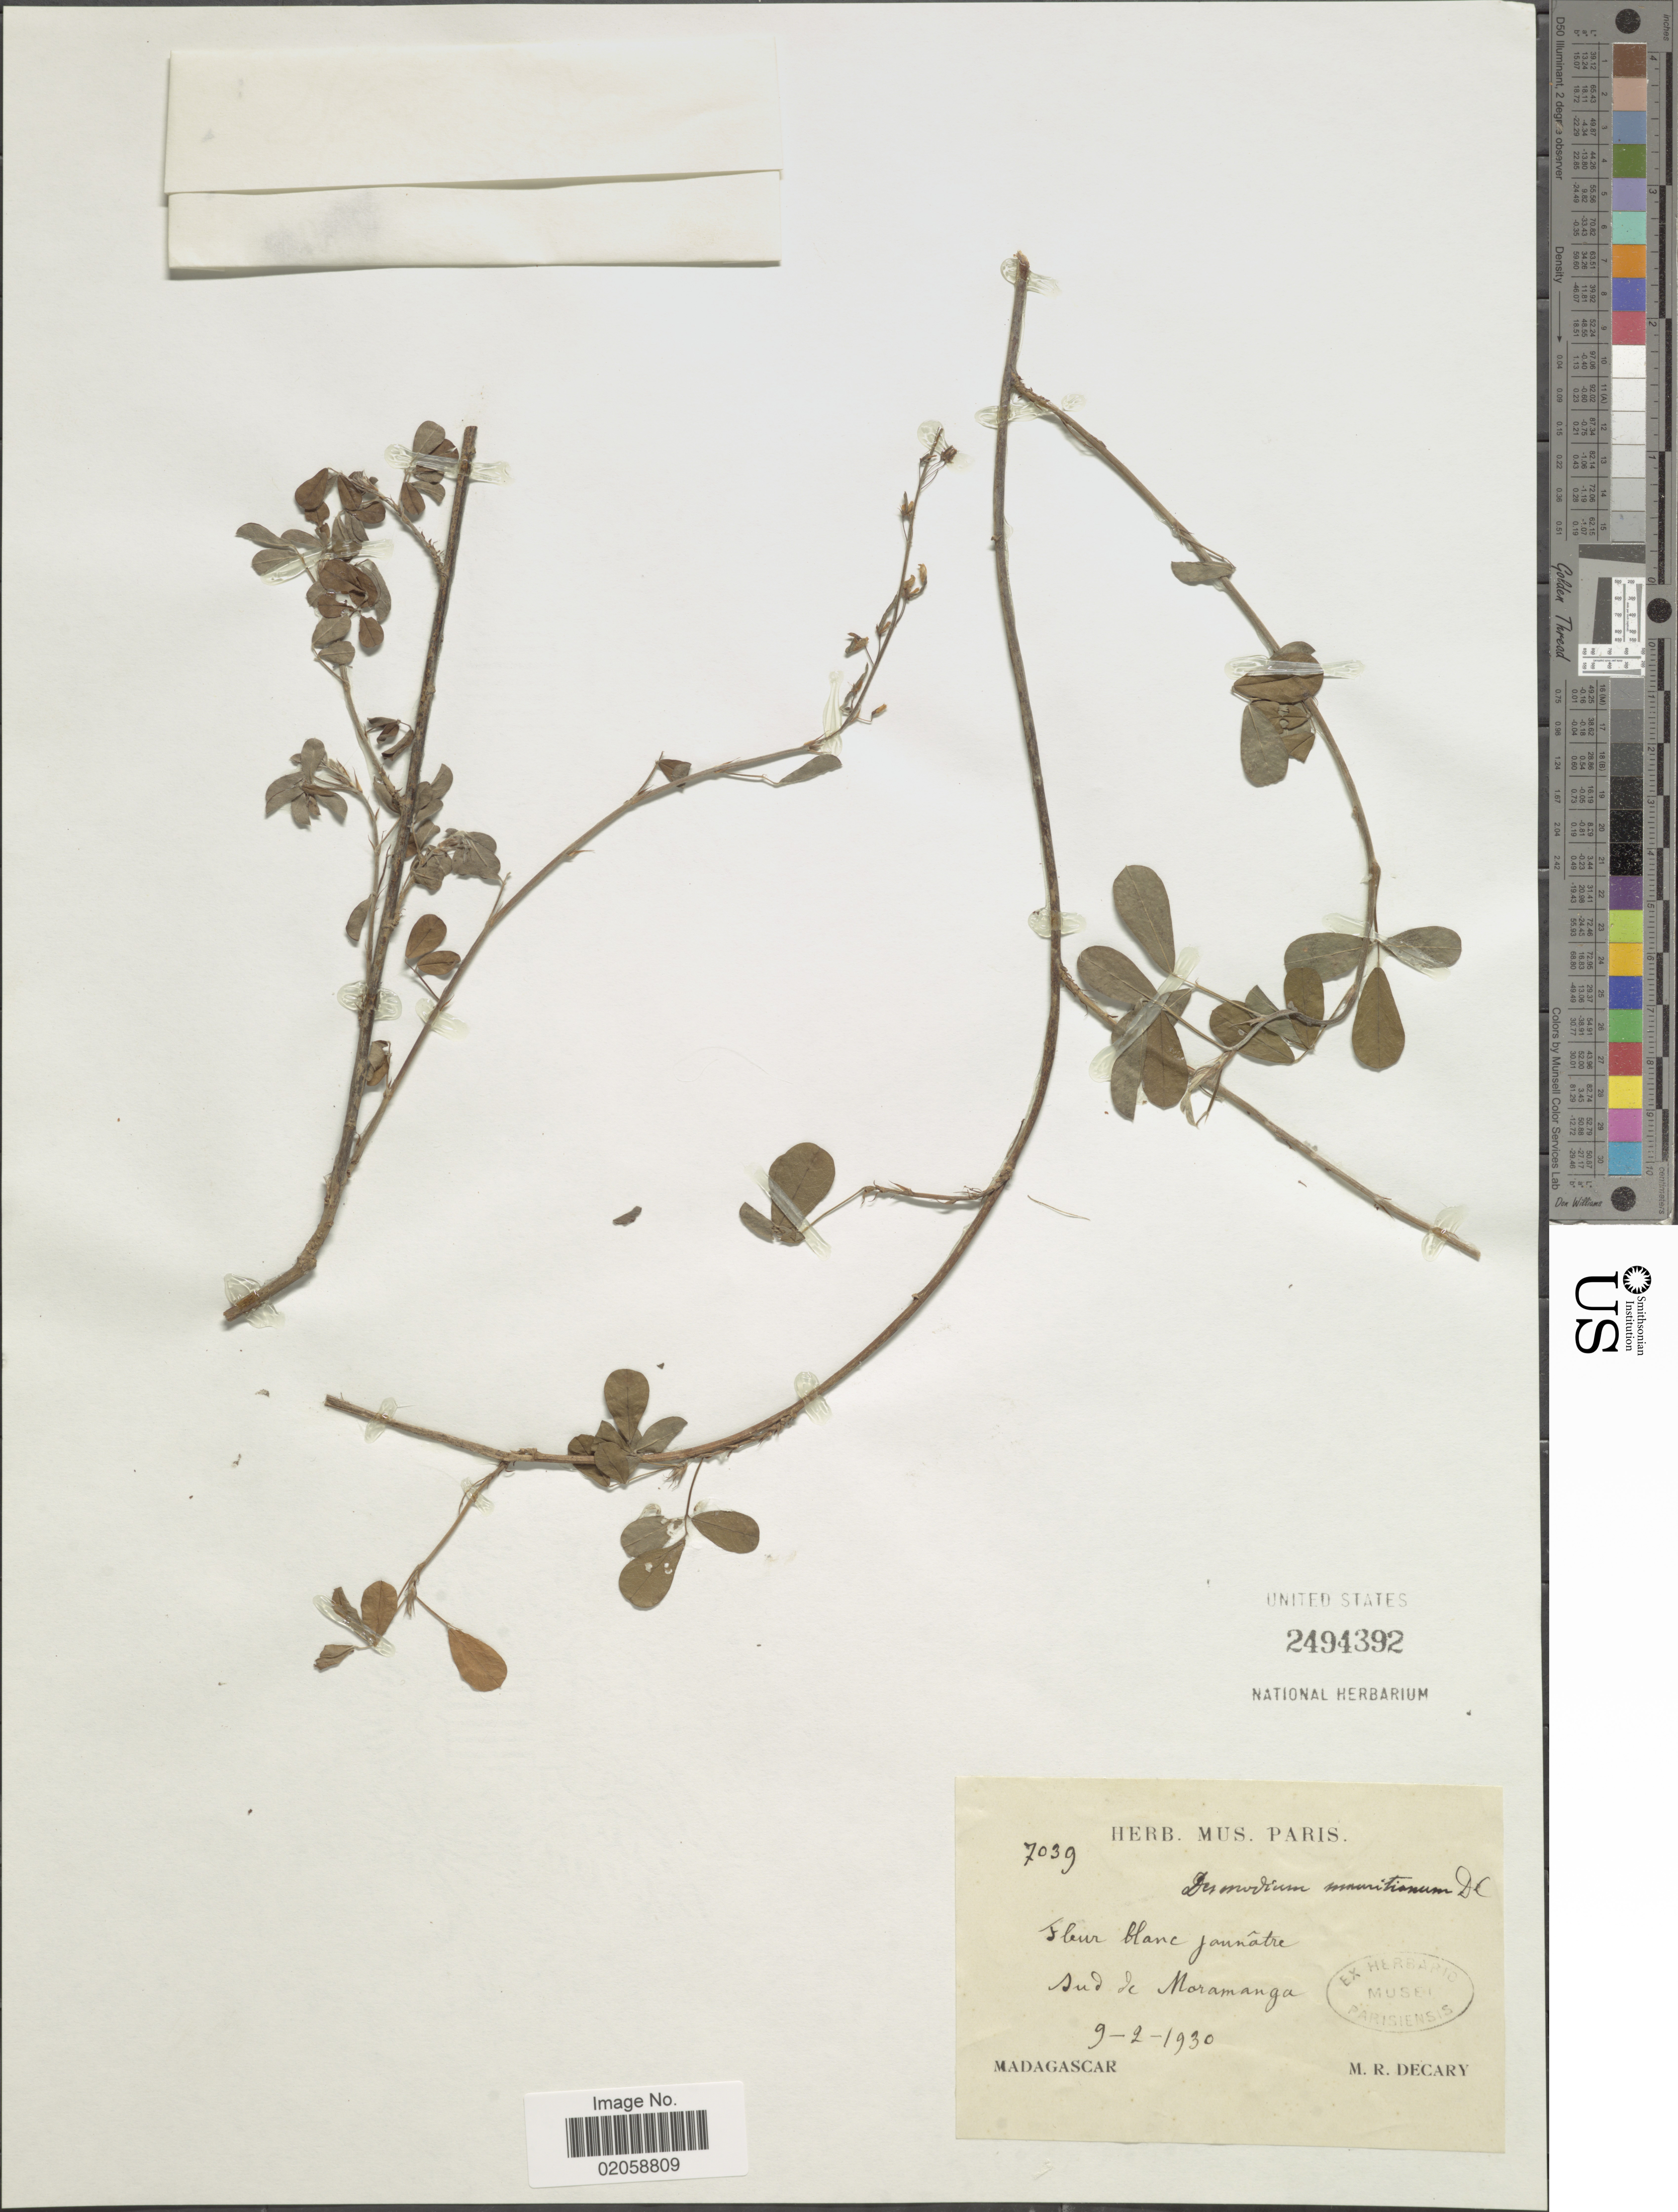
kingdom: Plantae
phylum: Tracheophyta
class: Magnoliopsida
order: Fabales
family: Fabaceae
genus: Grona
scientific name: Grona ramosissima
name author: (G. Don) H. Ohashi & K. Ohashi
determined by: Strong, Mark T., (BOT), Smithsonian Institution - National Museum of Natural History (UNITED STATES)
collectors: R. Decary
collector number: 7039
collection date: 1930-02-09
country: Madagascar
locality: Sud de Noramanga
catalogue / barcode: US 2494392